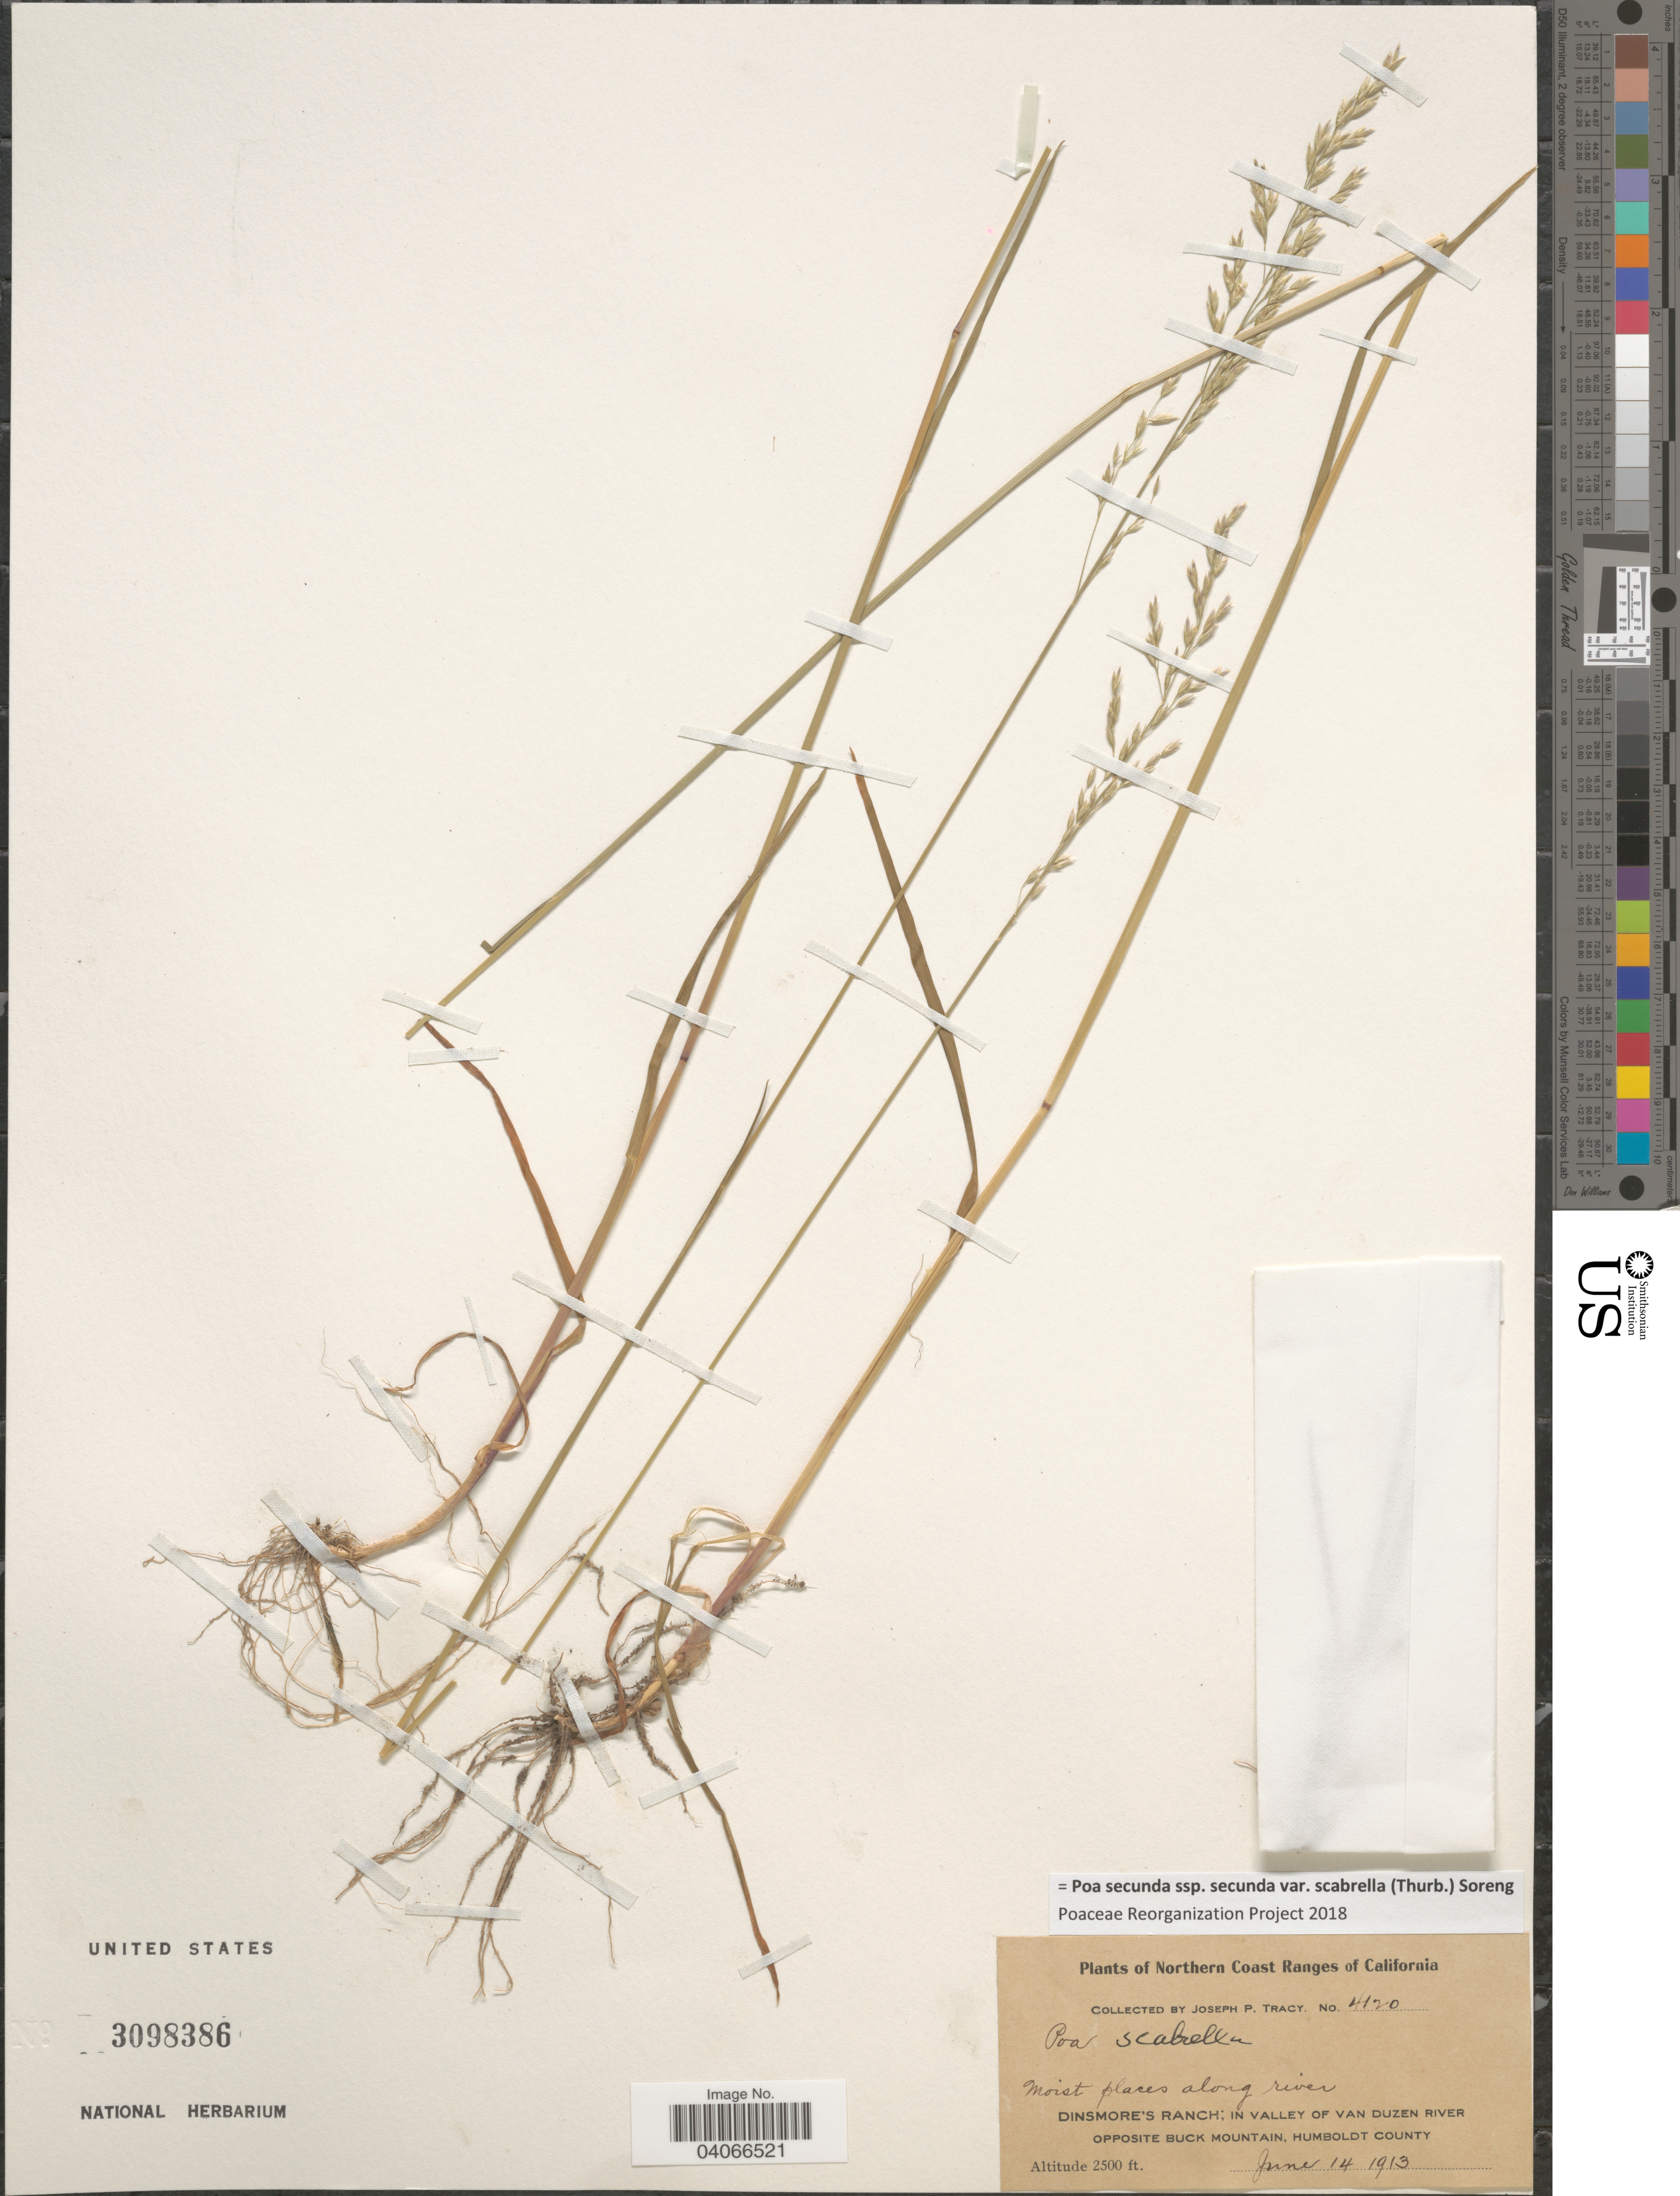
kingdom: Plantae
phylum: Tracheophyta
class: Liliopsida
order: Poales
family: Poaceae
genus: Poa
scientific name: Poa secunda subsp. secunda var. scabrella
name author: (Thurb.) Soreng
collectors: J. Tracy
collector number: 4120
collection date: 1913-06-14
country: United States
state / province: California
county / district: Humboldt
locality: Northern Coast Ranges of California. Dinsmore's Ranch; in Valley of Van Duzen River opposite Buck Mountain, Humboldt County.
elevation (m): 762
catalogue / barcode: US 3098386